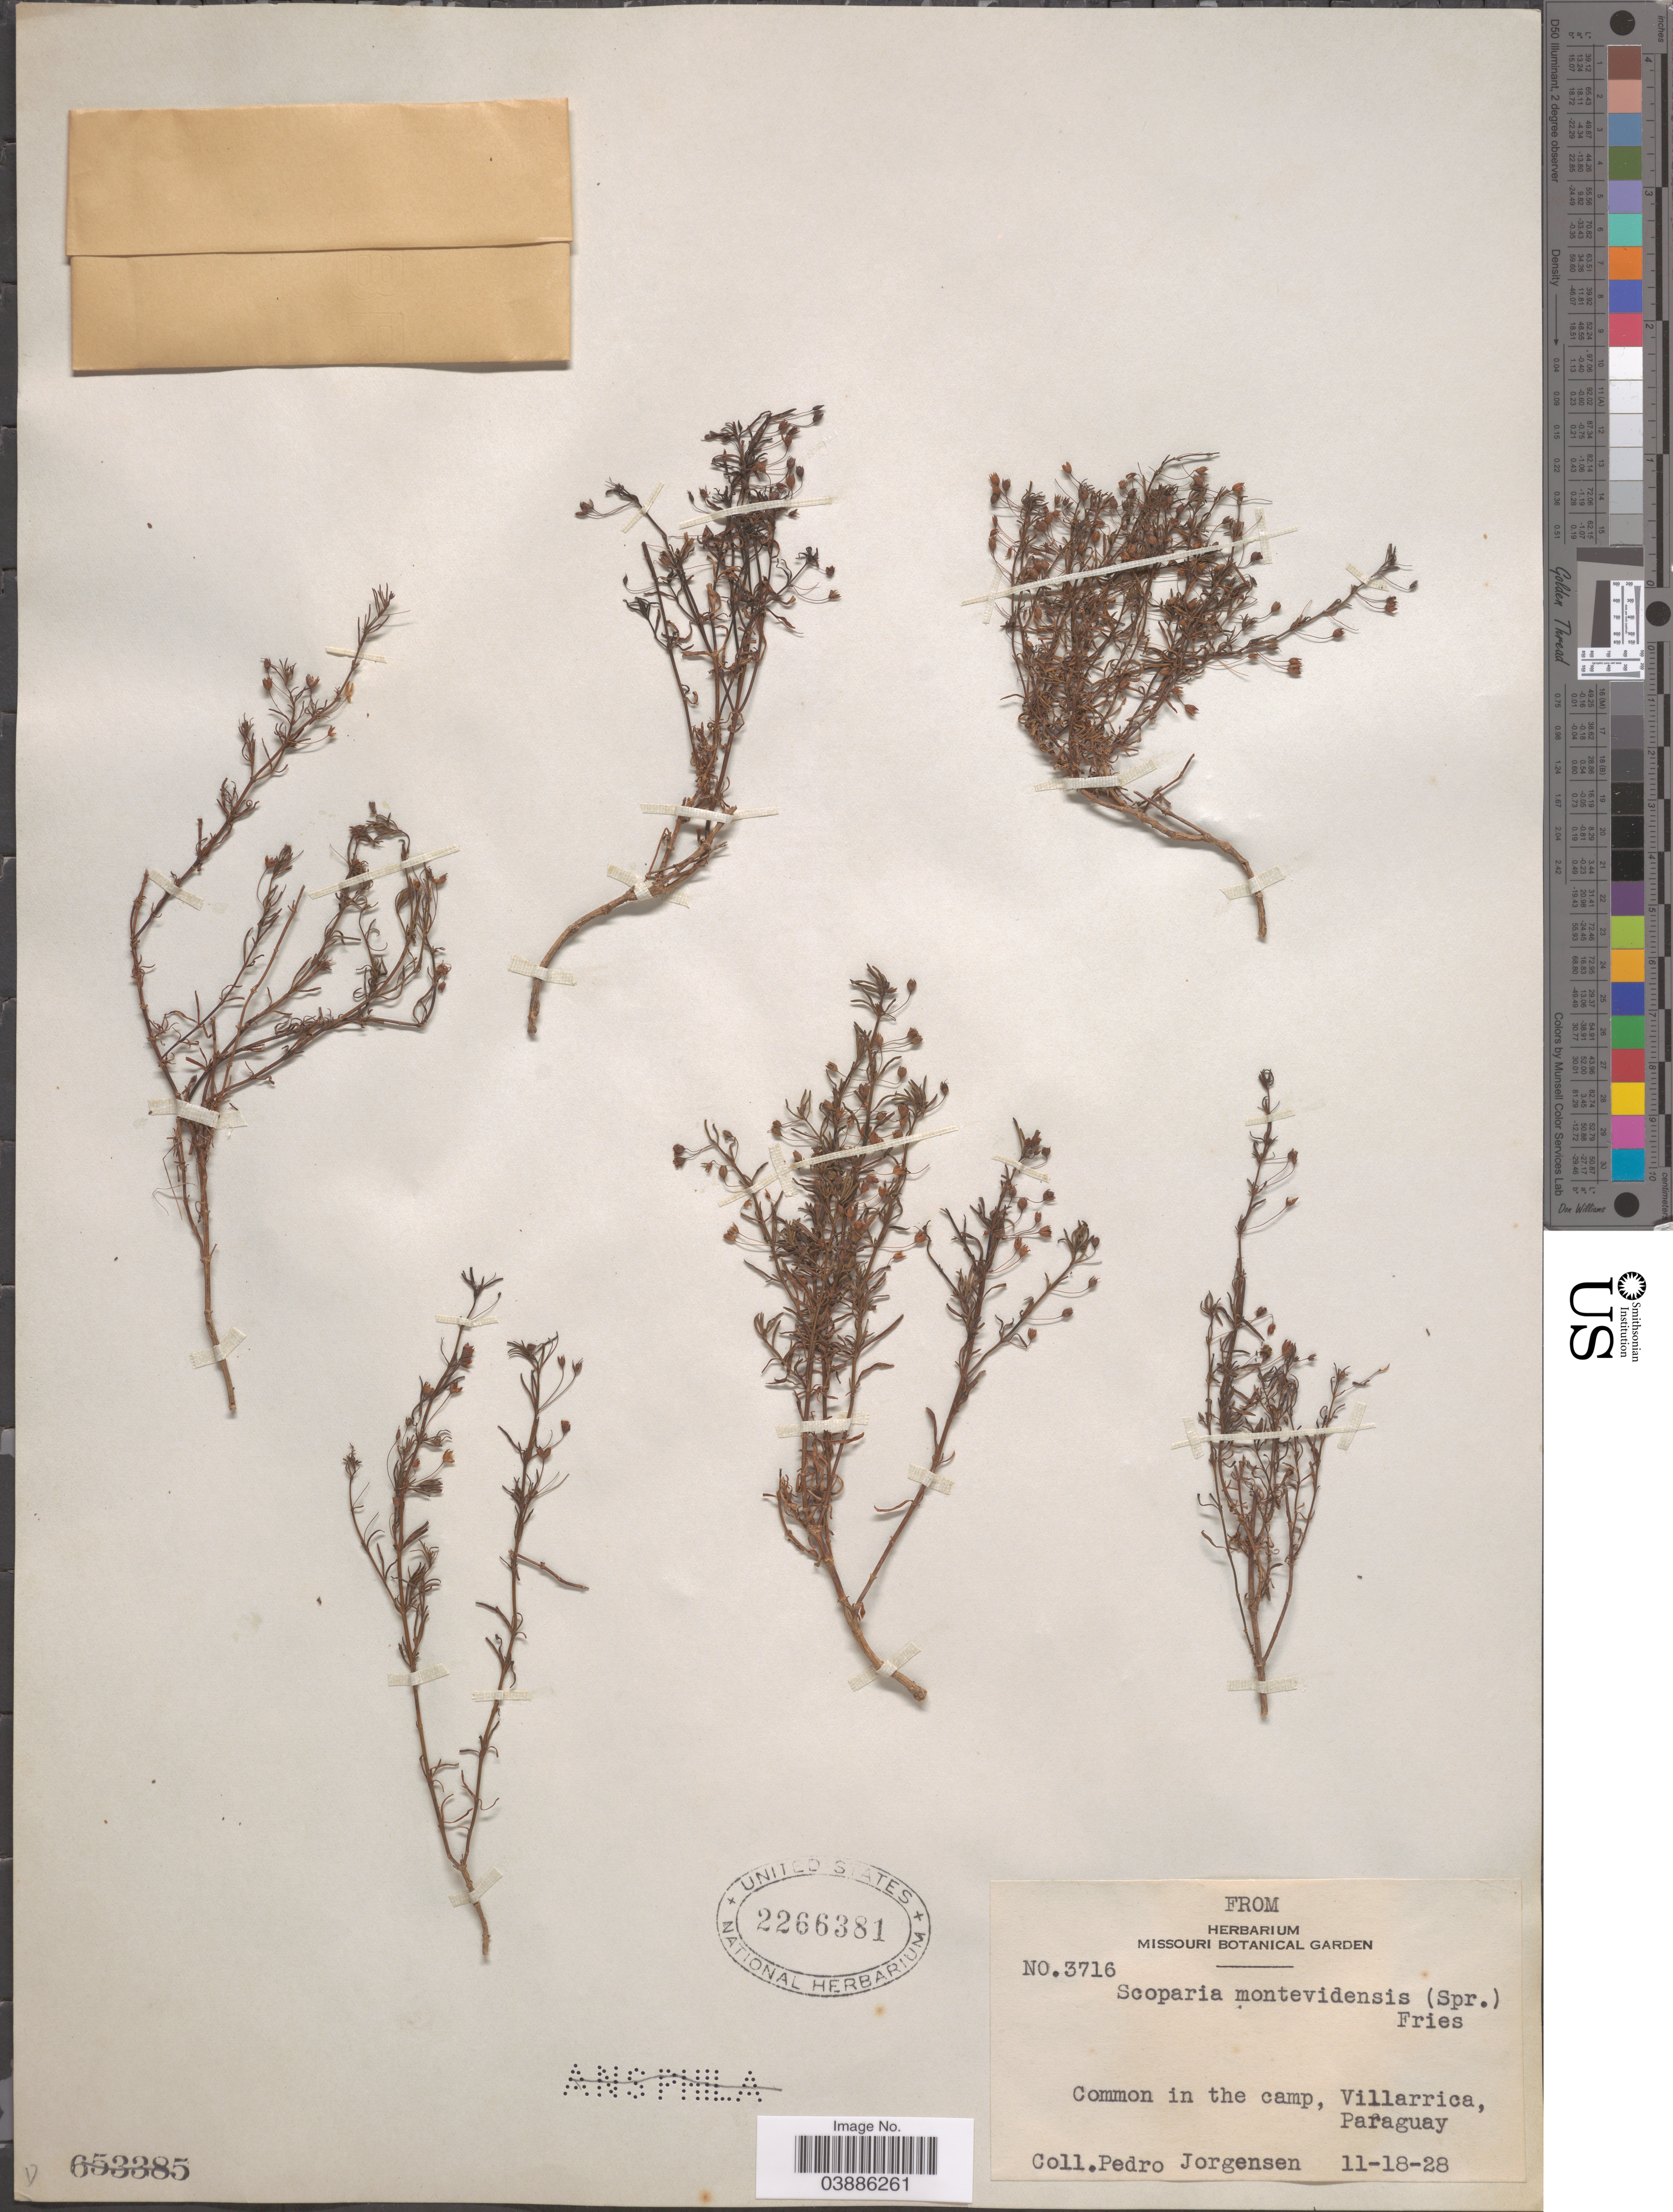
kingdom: Plantae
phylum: Tracheophyta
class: Magnoliopsida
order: Lamiales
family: Plantaginaceae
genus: Scoparia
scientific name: Scoparia montevidensis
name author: (Spreng.) R.E. Fr.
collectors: P. Jörgensen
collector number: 3716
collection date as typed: Transcribed d/m/y: 18/11/28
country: Paraguay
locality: Villarrica.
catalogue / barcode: US 2266381